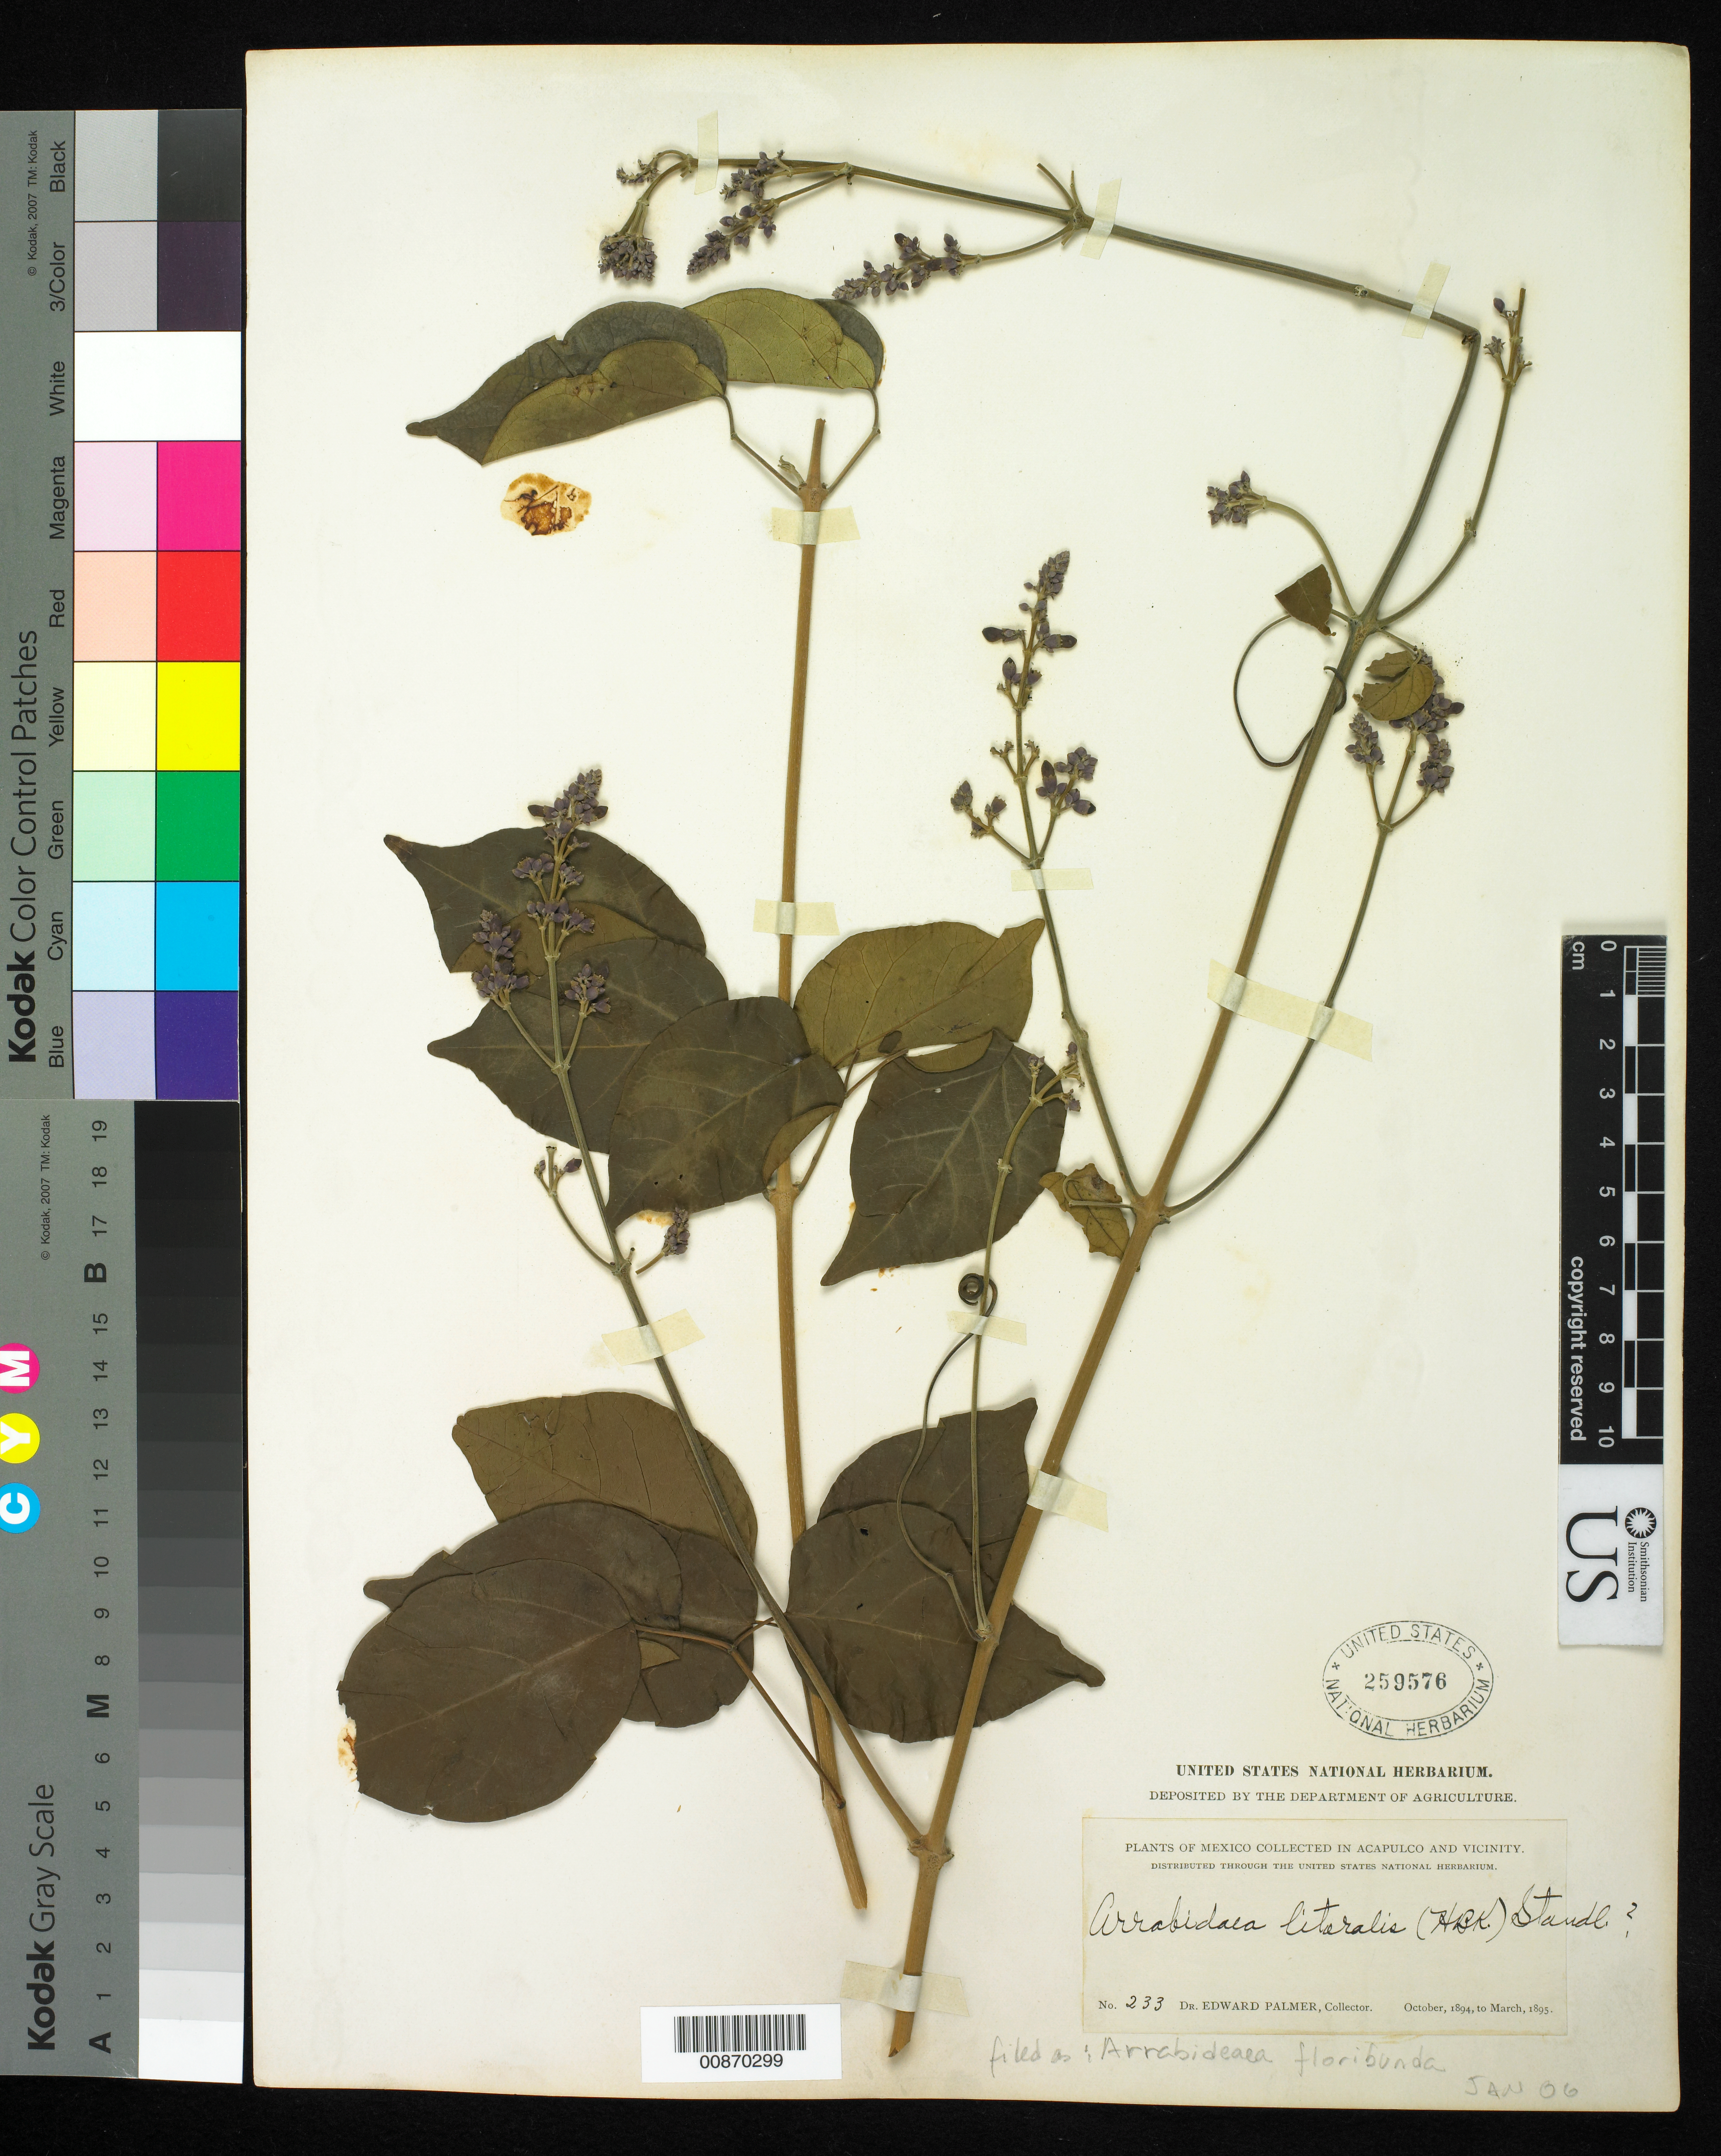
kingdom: Plantae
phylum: Tracheophyta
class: Magnoliopsida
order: Lamiales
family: Bignoniaceae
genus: Fridericia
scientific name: Fridericia floribunda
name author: (Kunth) L.G. Lohmann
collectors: E. Palmer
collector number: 233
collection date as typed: Oct 1894 to -- Mar 1895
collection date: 1894-10/1895-03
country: Mexico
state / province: Guerrero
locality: Acapulco, Guerrero and vicinity.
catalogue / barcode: US 259576